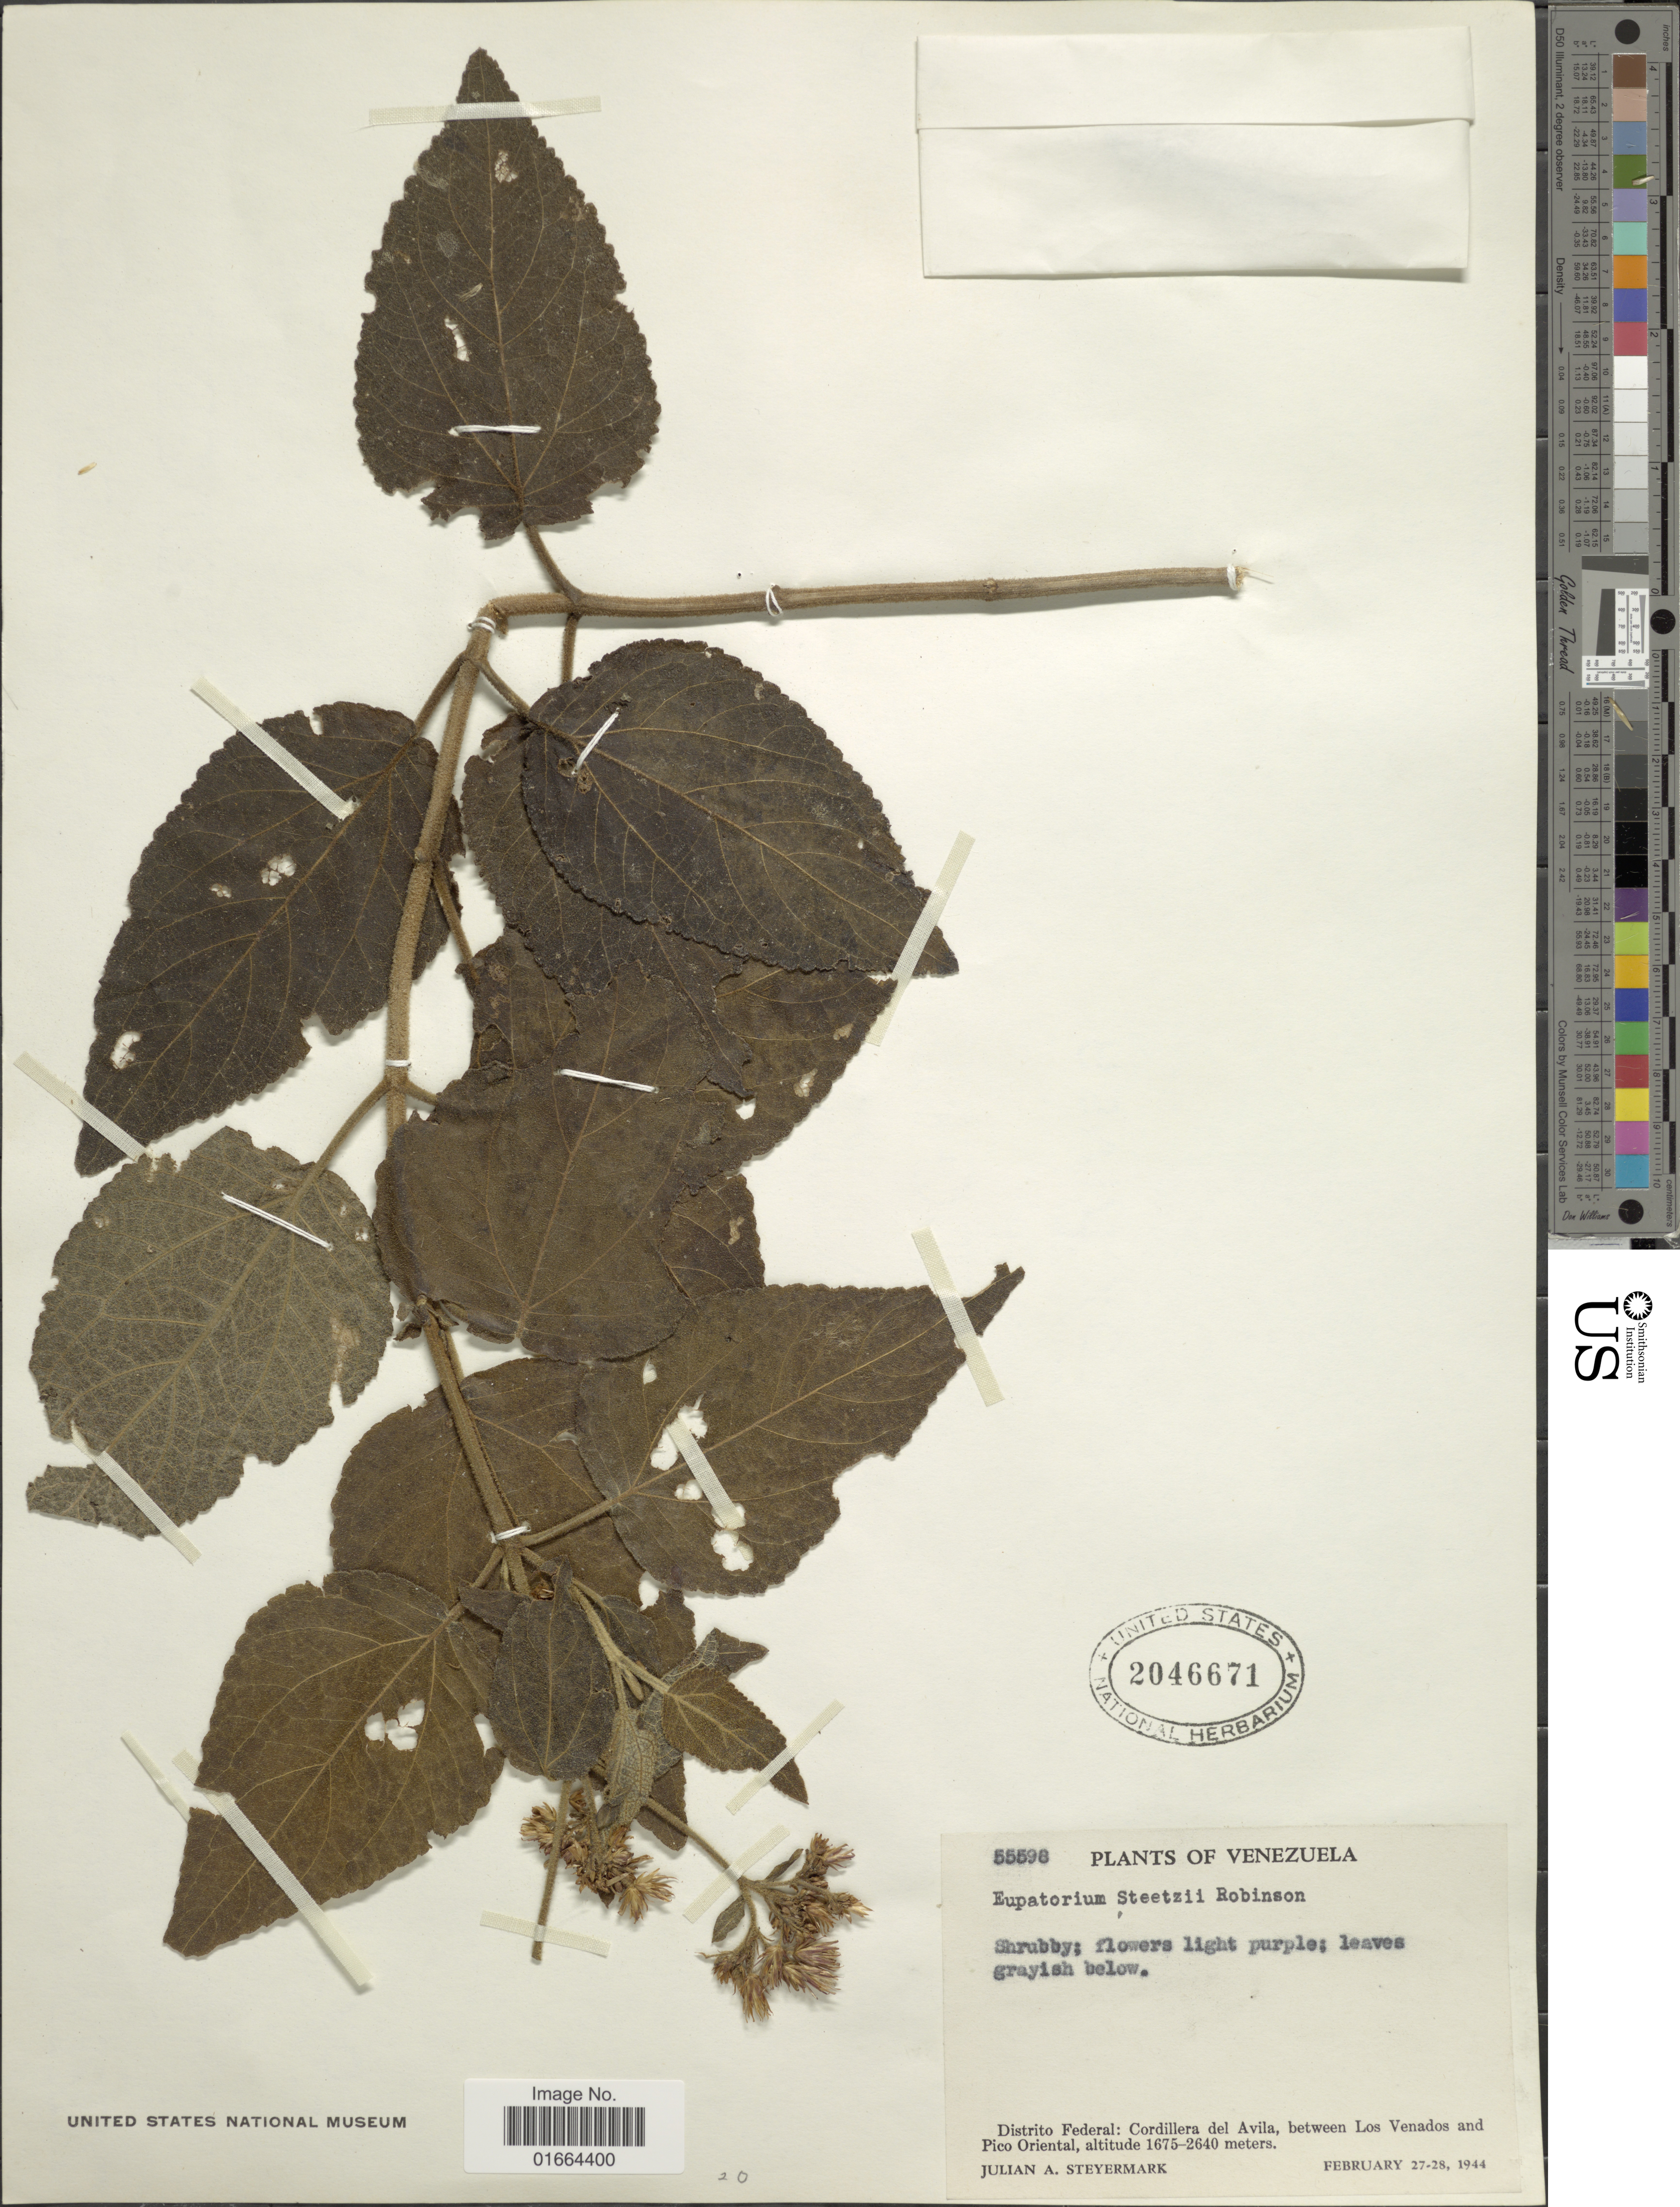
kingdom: Plantae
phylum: Tracheophyta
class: Magnoliopsida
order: Asterales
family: Asteraceae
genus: Badilloa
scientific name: Badilloa steetzii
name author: (B.L. Rob.) R.M. King & H. Rob.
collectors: J. Steyermark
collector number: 55598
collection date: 1944-02-27/1944-02-28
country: Venezuela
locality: Distrito Federal: Cordillera del Avila, between Los Venados and Pico Oriental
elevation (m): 1675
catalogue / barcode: US 2046671